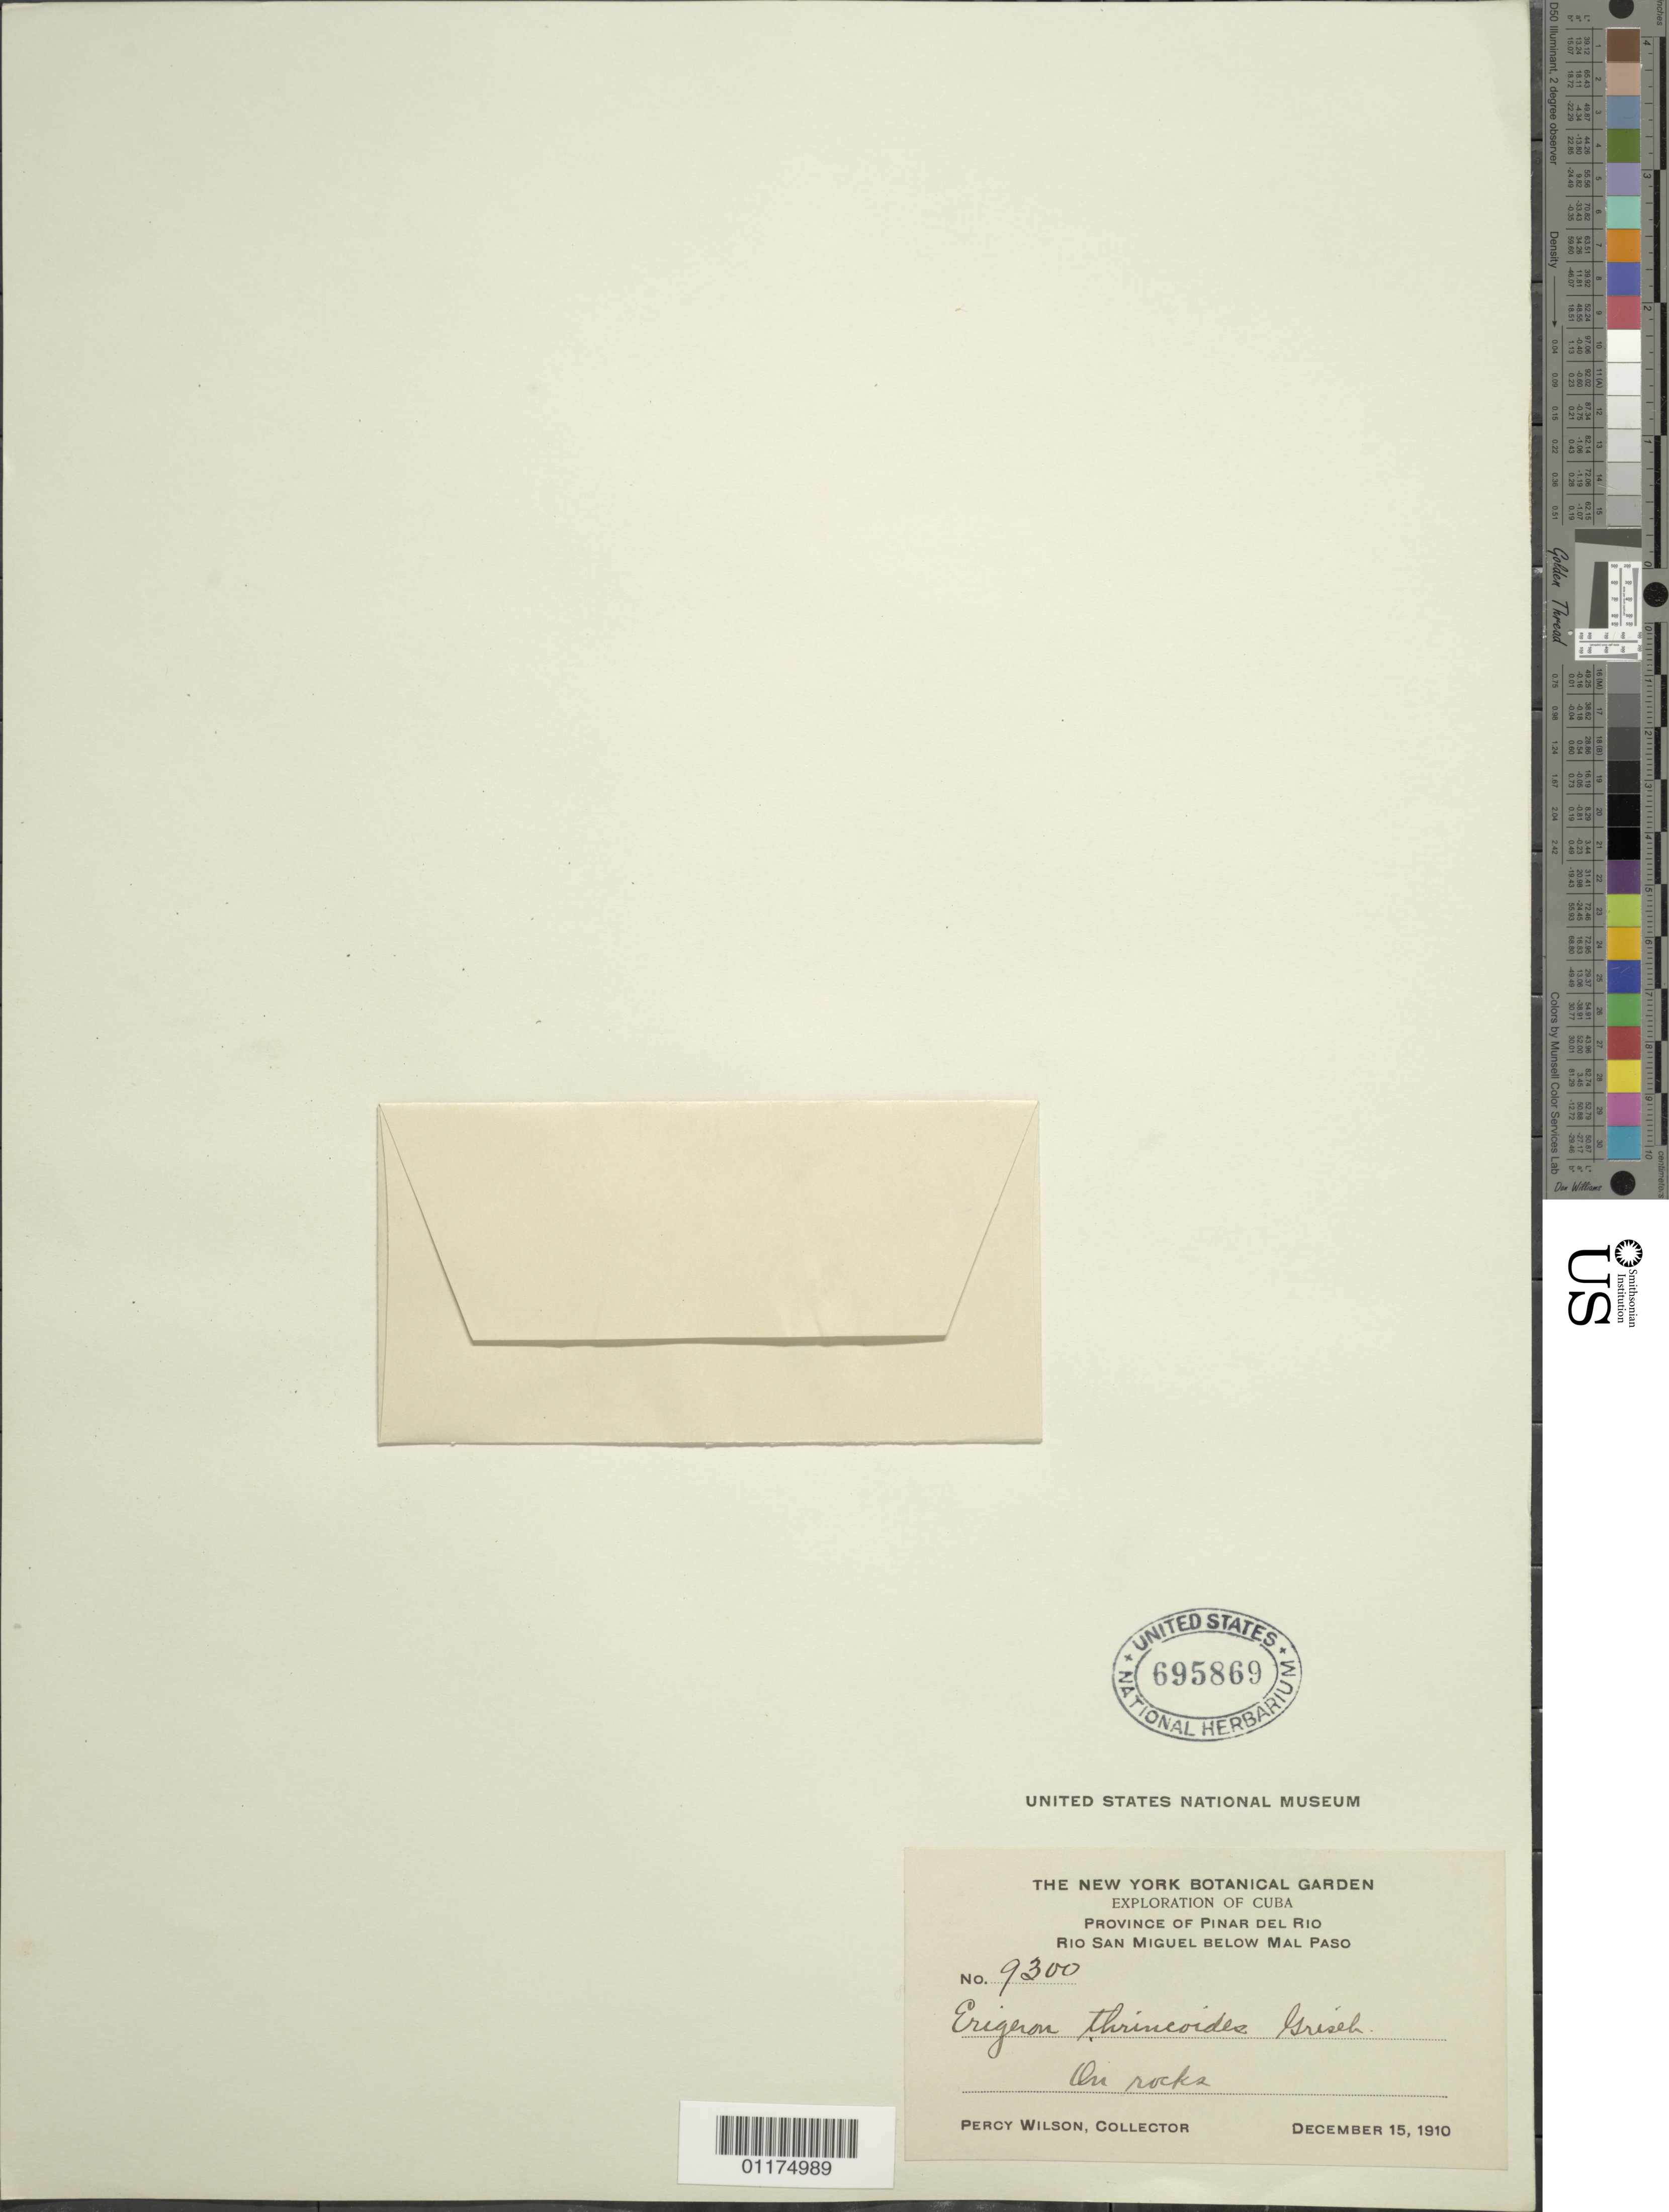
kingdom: Plantae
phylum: Tracheophyta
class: Magnoliopsida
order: Asterales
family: Asteraceae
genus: Erigeron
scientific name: Erigeron thrincioides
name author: Griseb.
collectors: P. Wilson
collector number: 9300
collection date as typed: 15 Dec 1910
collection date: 1910-12-15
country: Cuba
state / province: Pinar del Rio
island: Cuba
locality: Rio San Miguel below Mal Paso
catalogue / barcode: US 695869